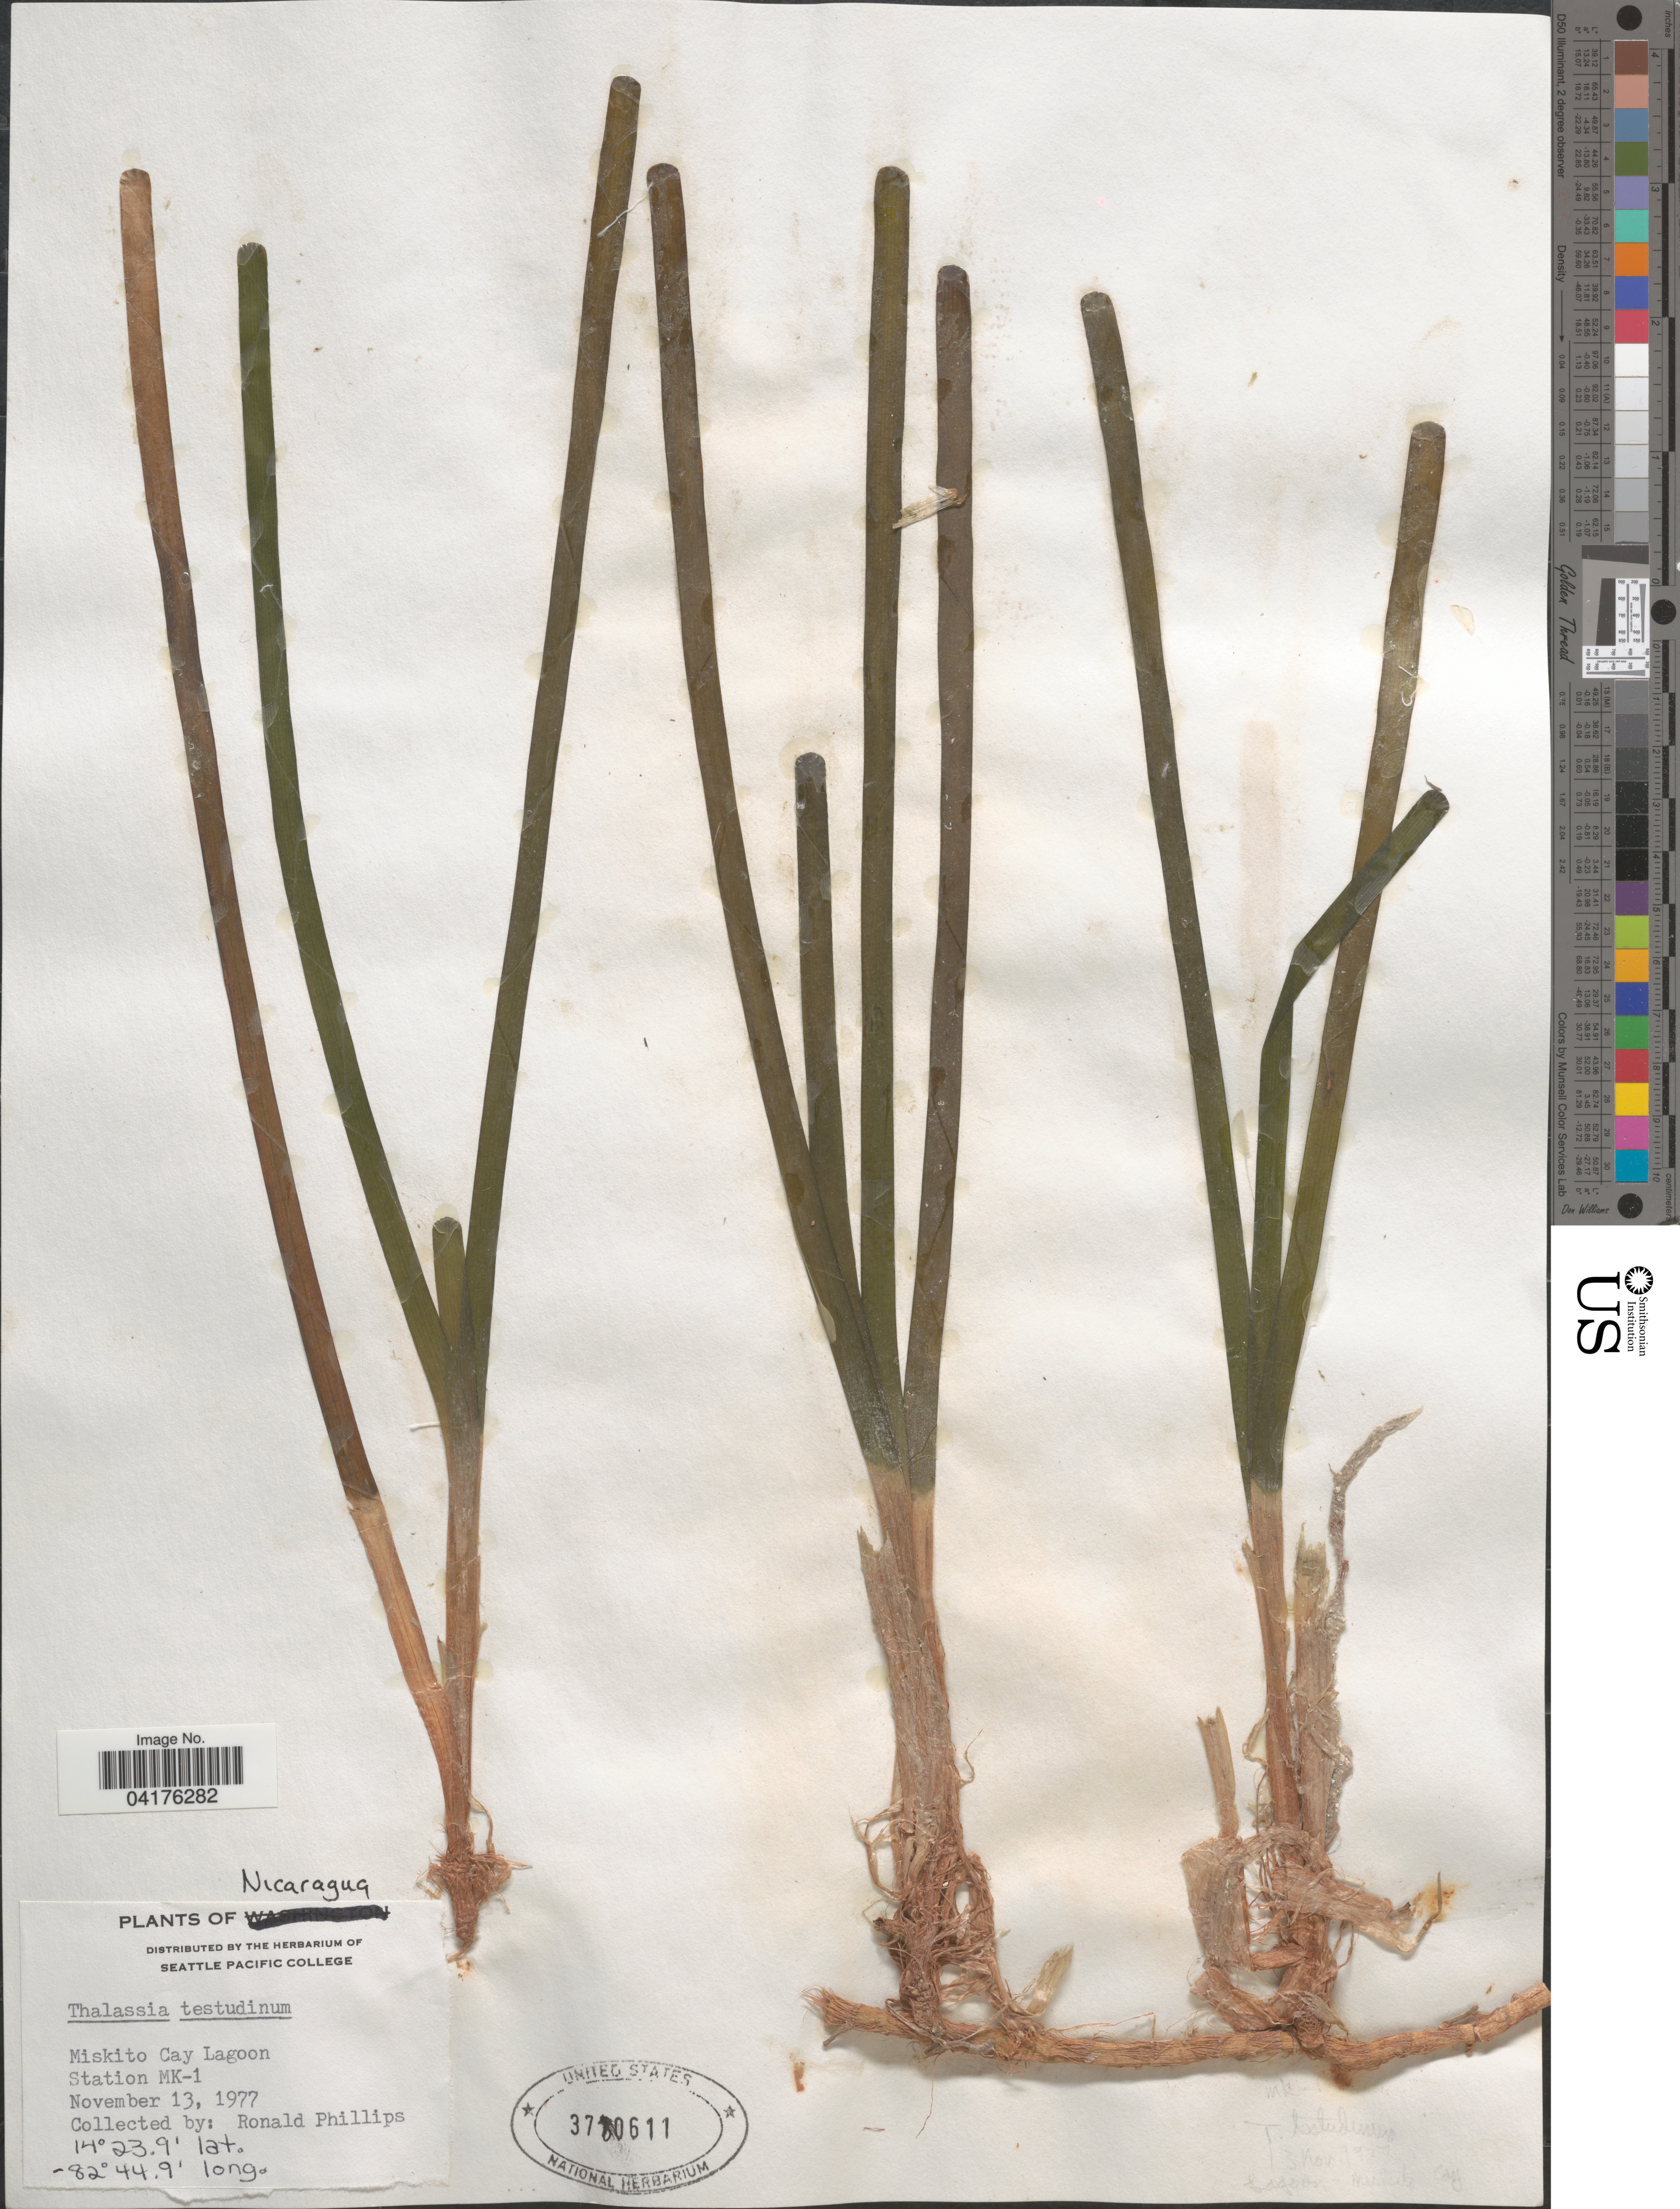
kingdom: Plantae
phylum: Tracheophyta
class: Liliopsida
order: Alismatales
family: Hydrocharitaceae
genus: Thalassia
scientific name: Thalassia testudinum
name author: Banks & Sol. ex K.D. Koenig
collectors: R. C. Phillips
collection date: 1977-11-13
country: Nicaragua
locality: Miskito Cay Lagoon Station MK-1.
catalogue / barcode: US 3780611